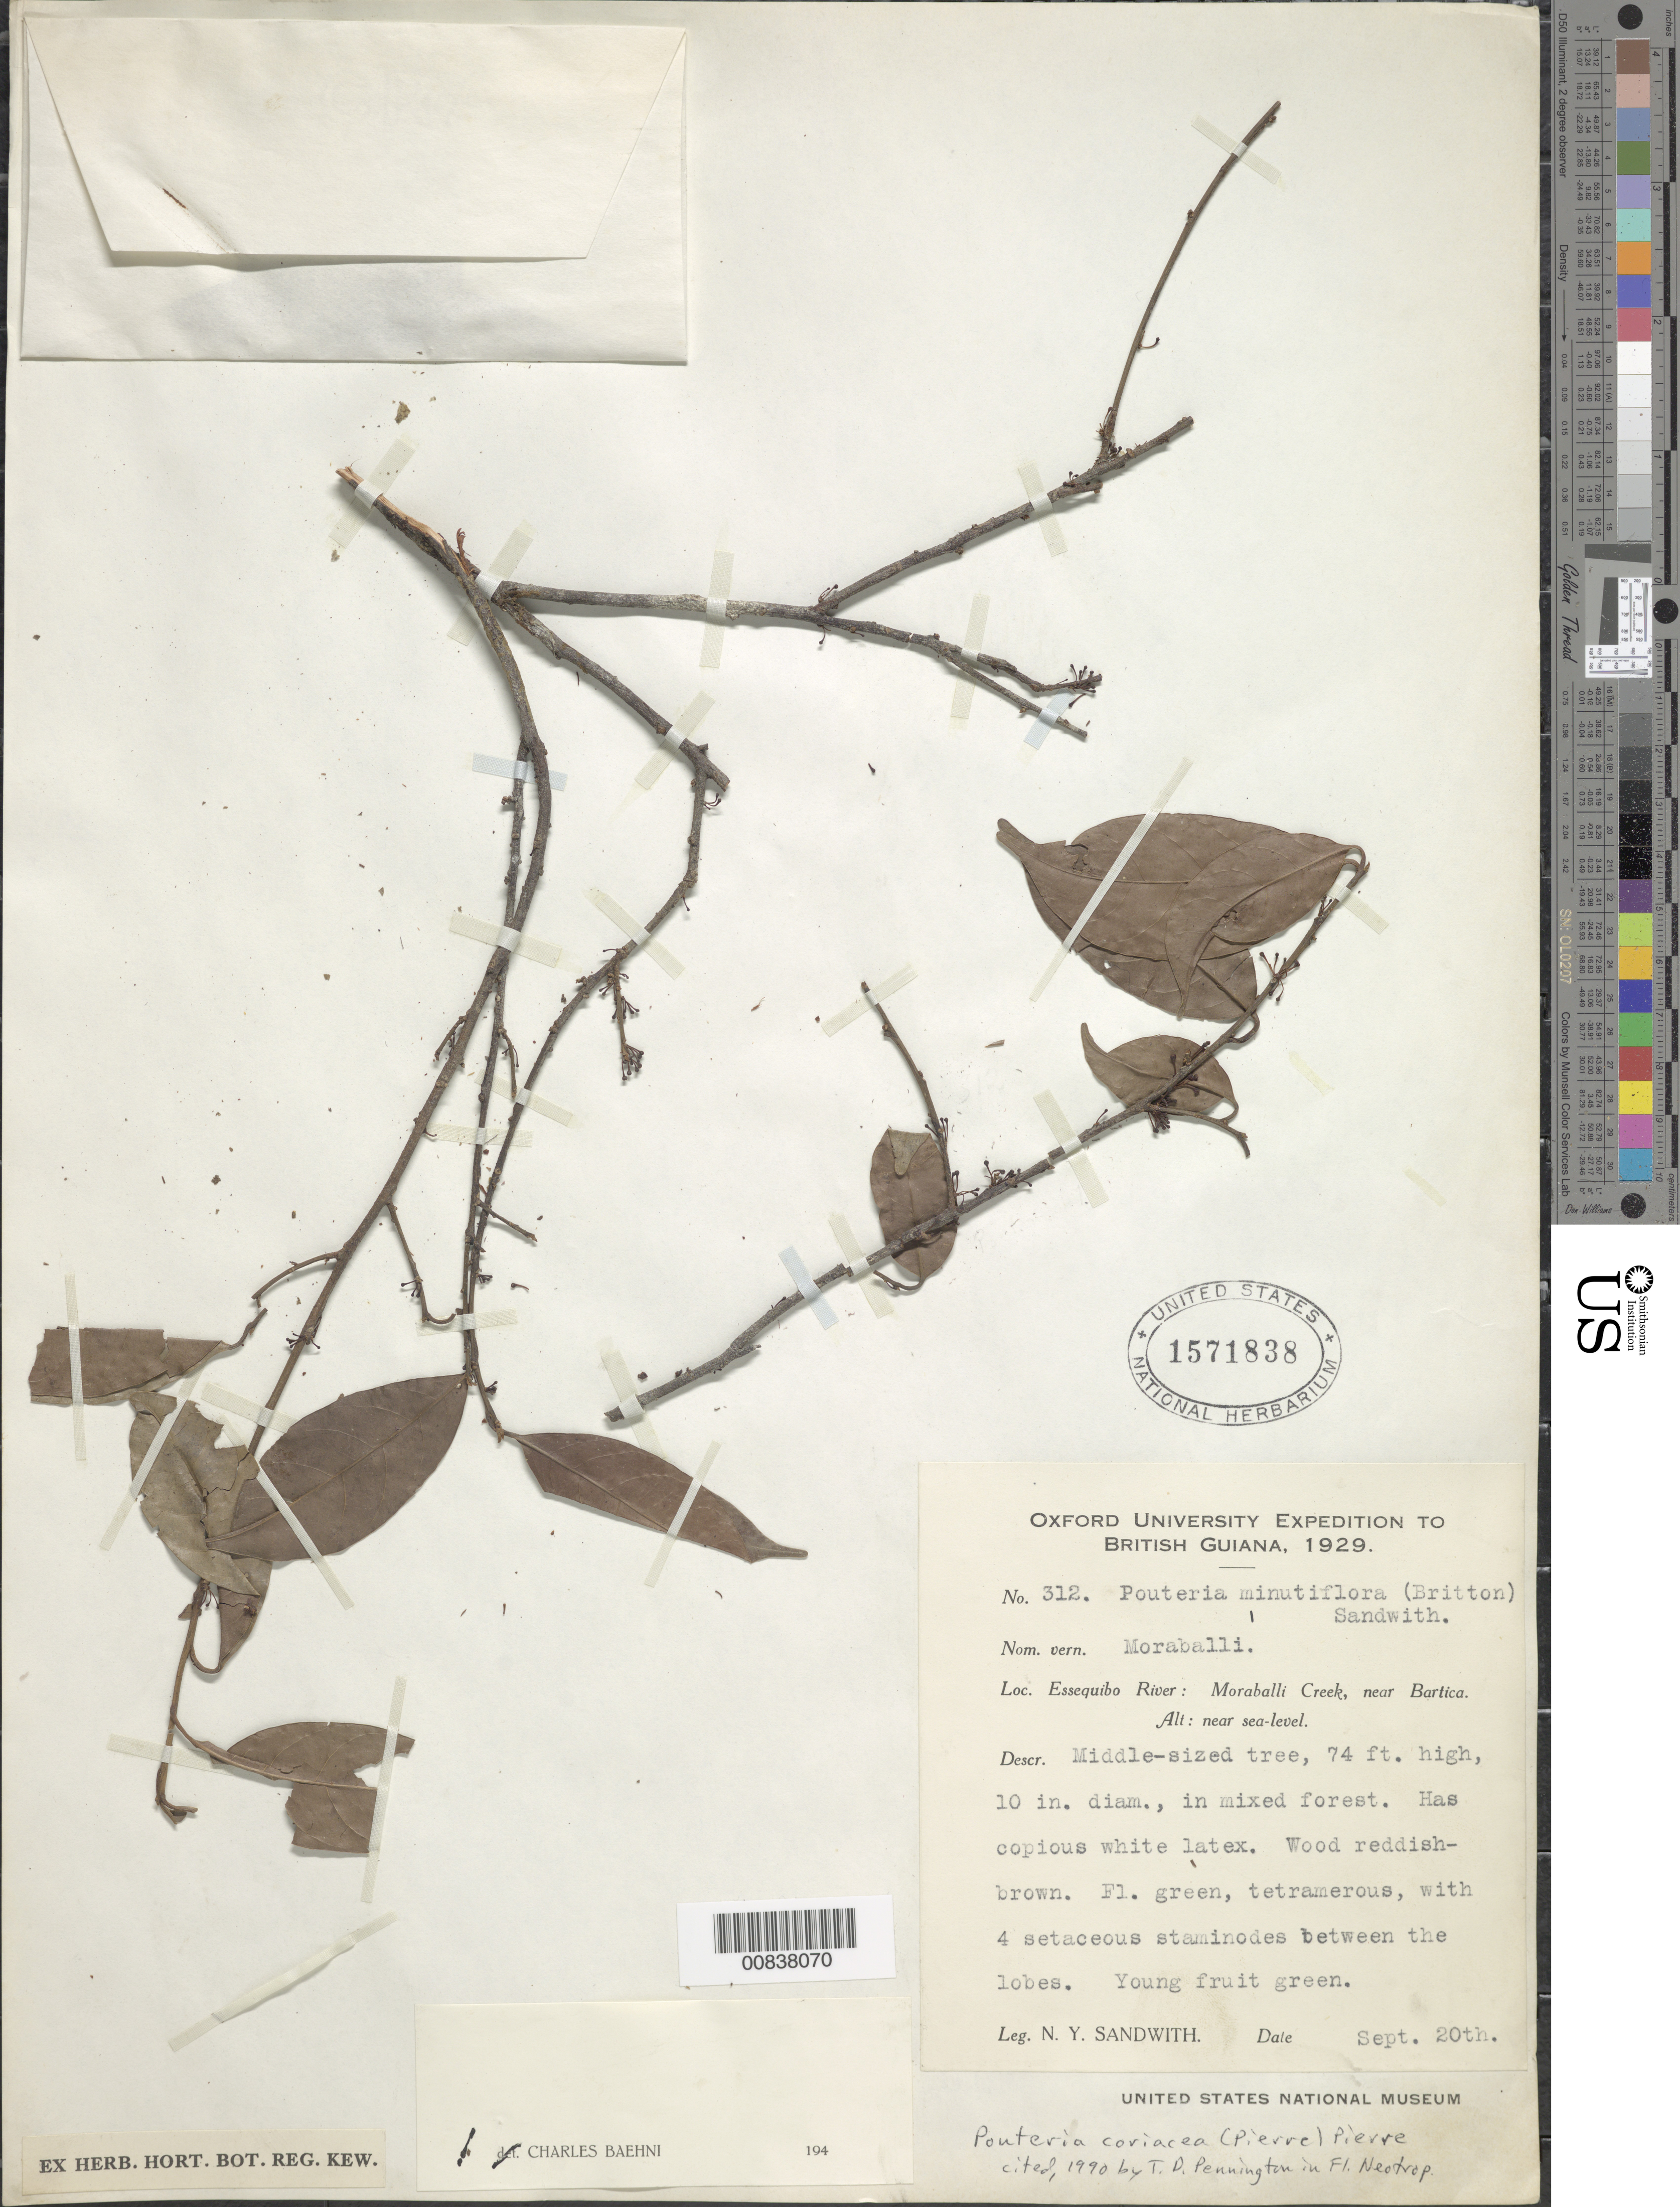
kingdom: Plantae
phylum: Tracheophyta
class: Magnoliopsida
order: Ericales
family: Sapotaceae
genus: Pouteria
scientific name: Pouteria coriacea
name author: (Pierre) Pierre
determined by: Pennington, T. D., (K)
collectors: N. Y. Sandwith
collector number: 312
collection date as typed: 20-Sep-29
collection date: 1929-09-20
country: Guyana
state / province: U. Demerara-Berbice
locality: Moraballi Creek, Essequibo R., near Bartica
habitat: Mixed forest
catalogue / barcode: US 1571838